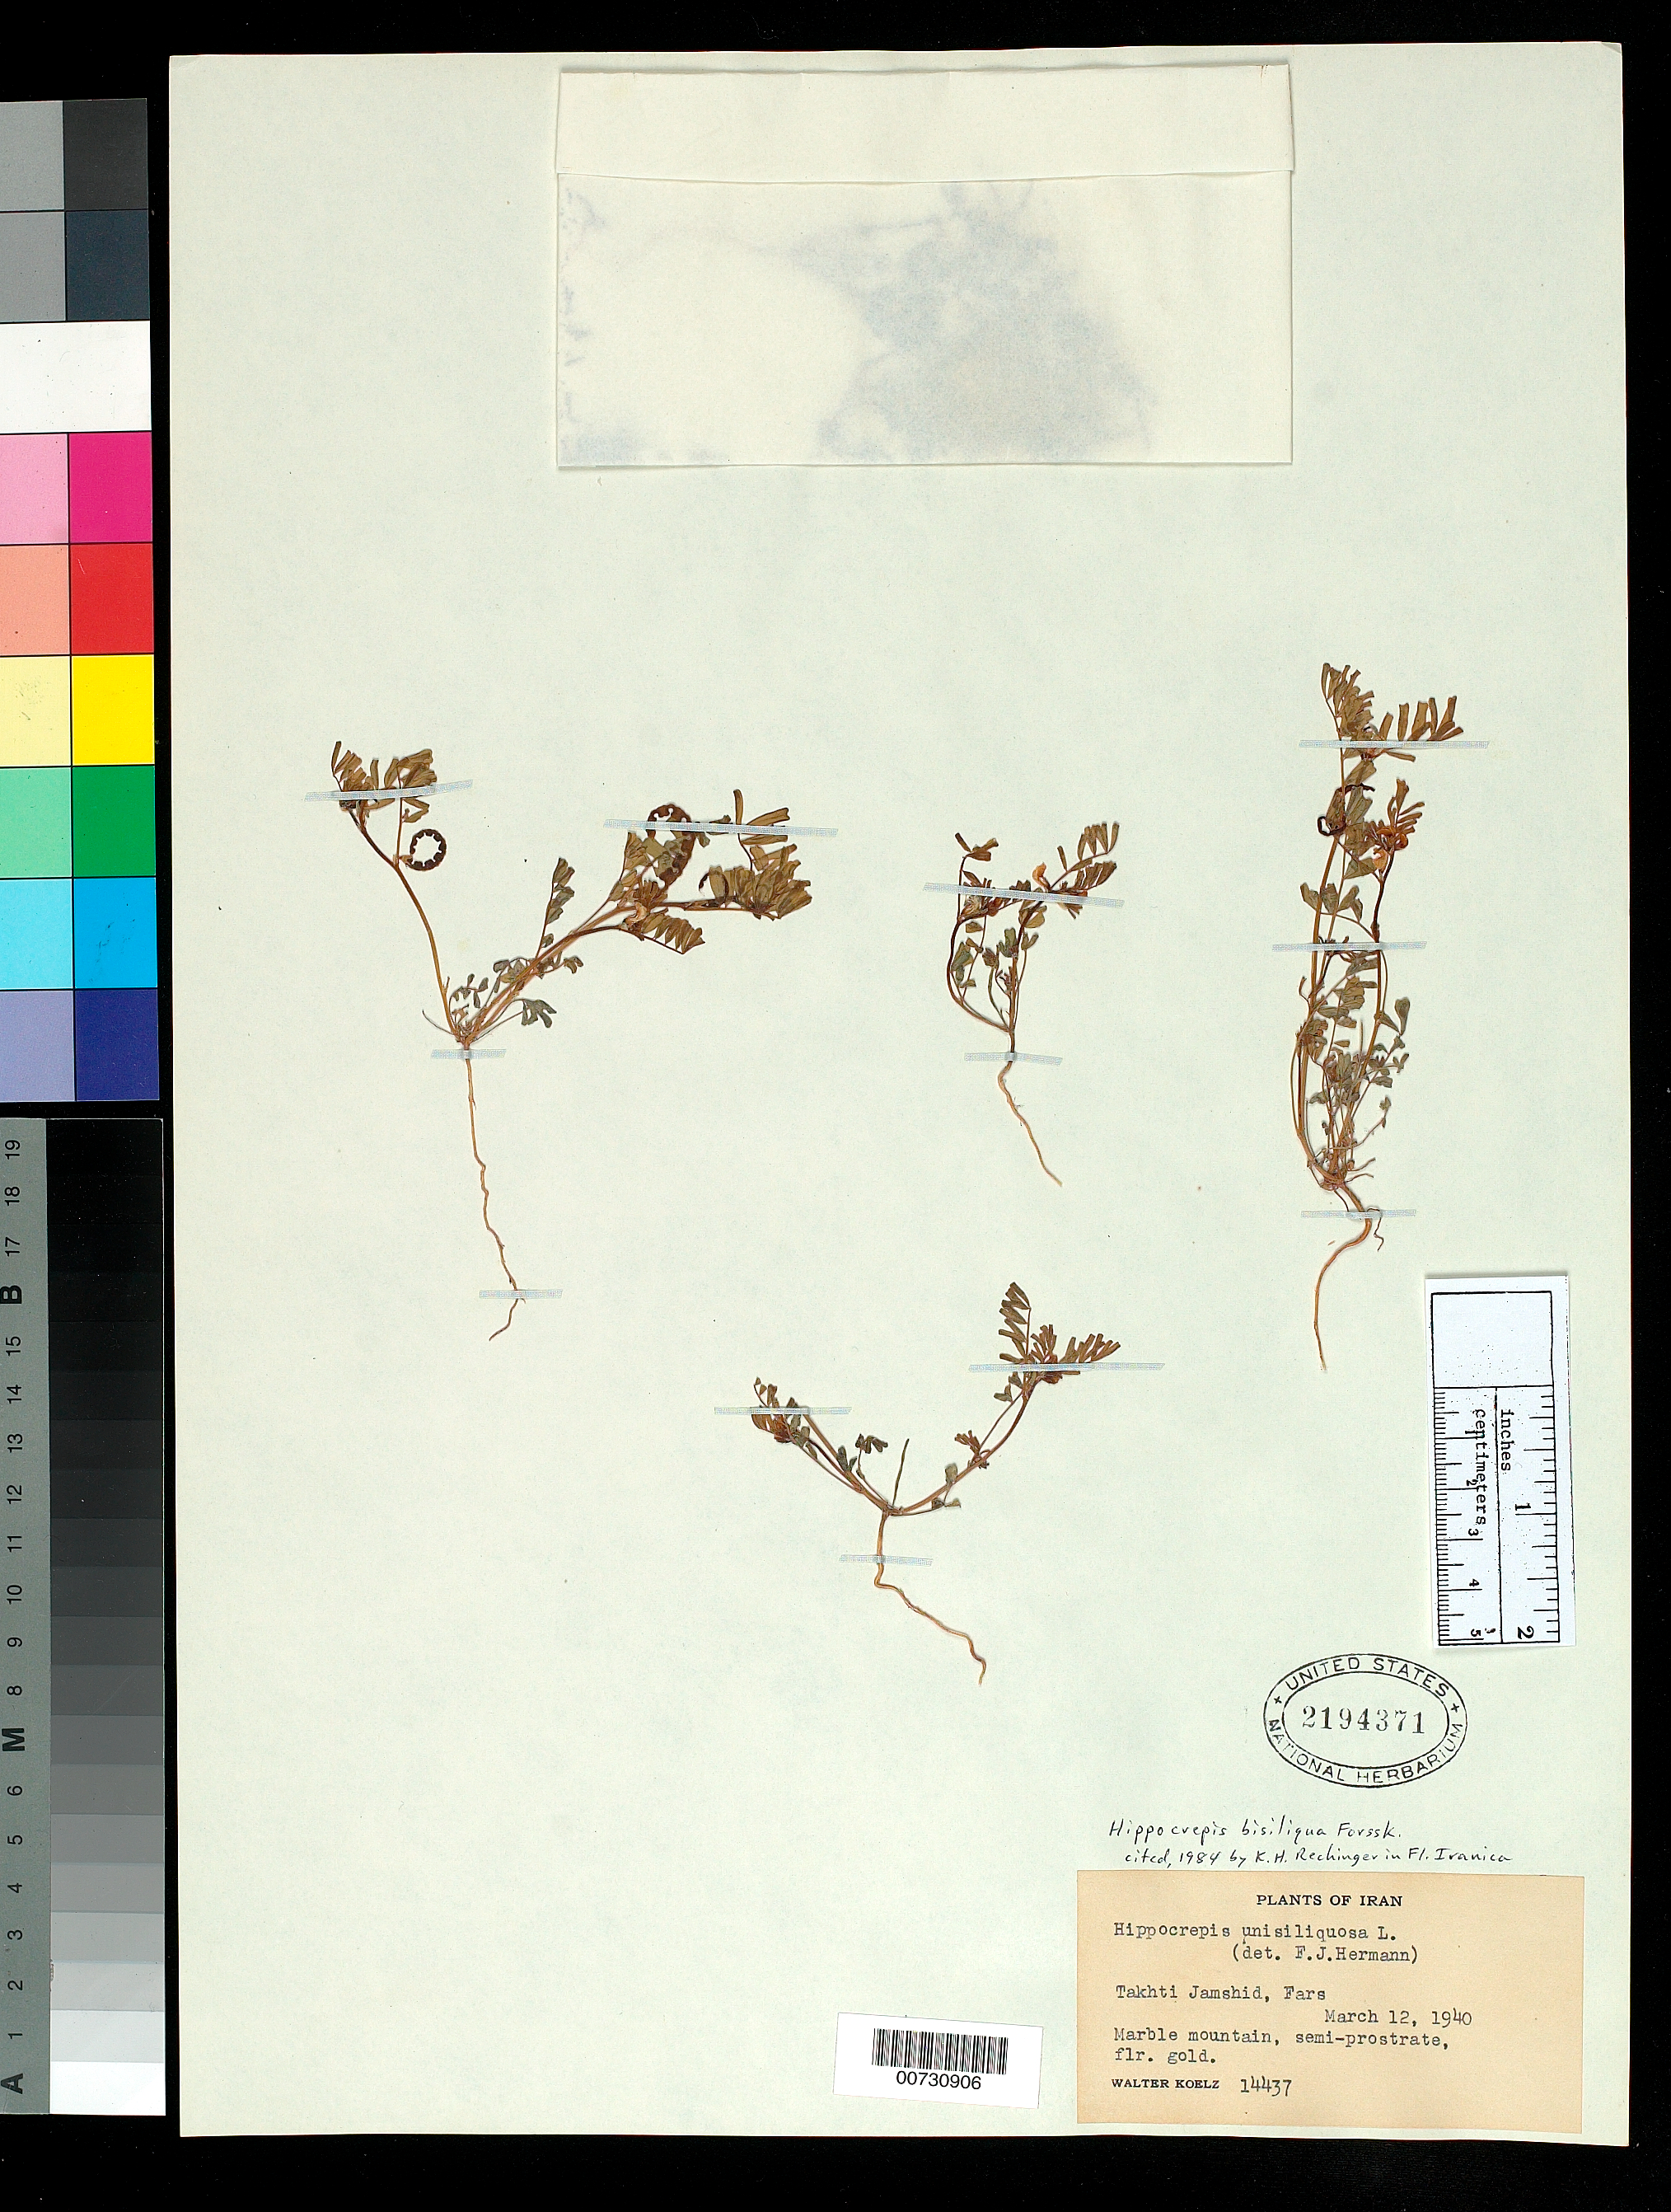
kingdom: Plantae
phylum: Tracheophyta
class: Magnoliopsida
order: Fabales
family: Fabaceae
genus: Hippocrepis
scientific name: Hippocrepis unisiliquosa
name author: L.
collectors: W. N. Koelz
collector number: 14437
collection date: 1940-03-12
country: Iran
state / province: Fars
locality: Takhti Jamshid, Fars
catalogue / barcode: US 2194371